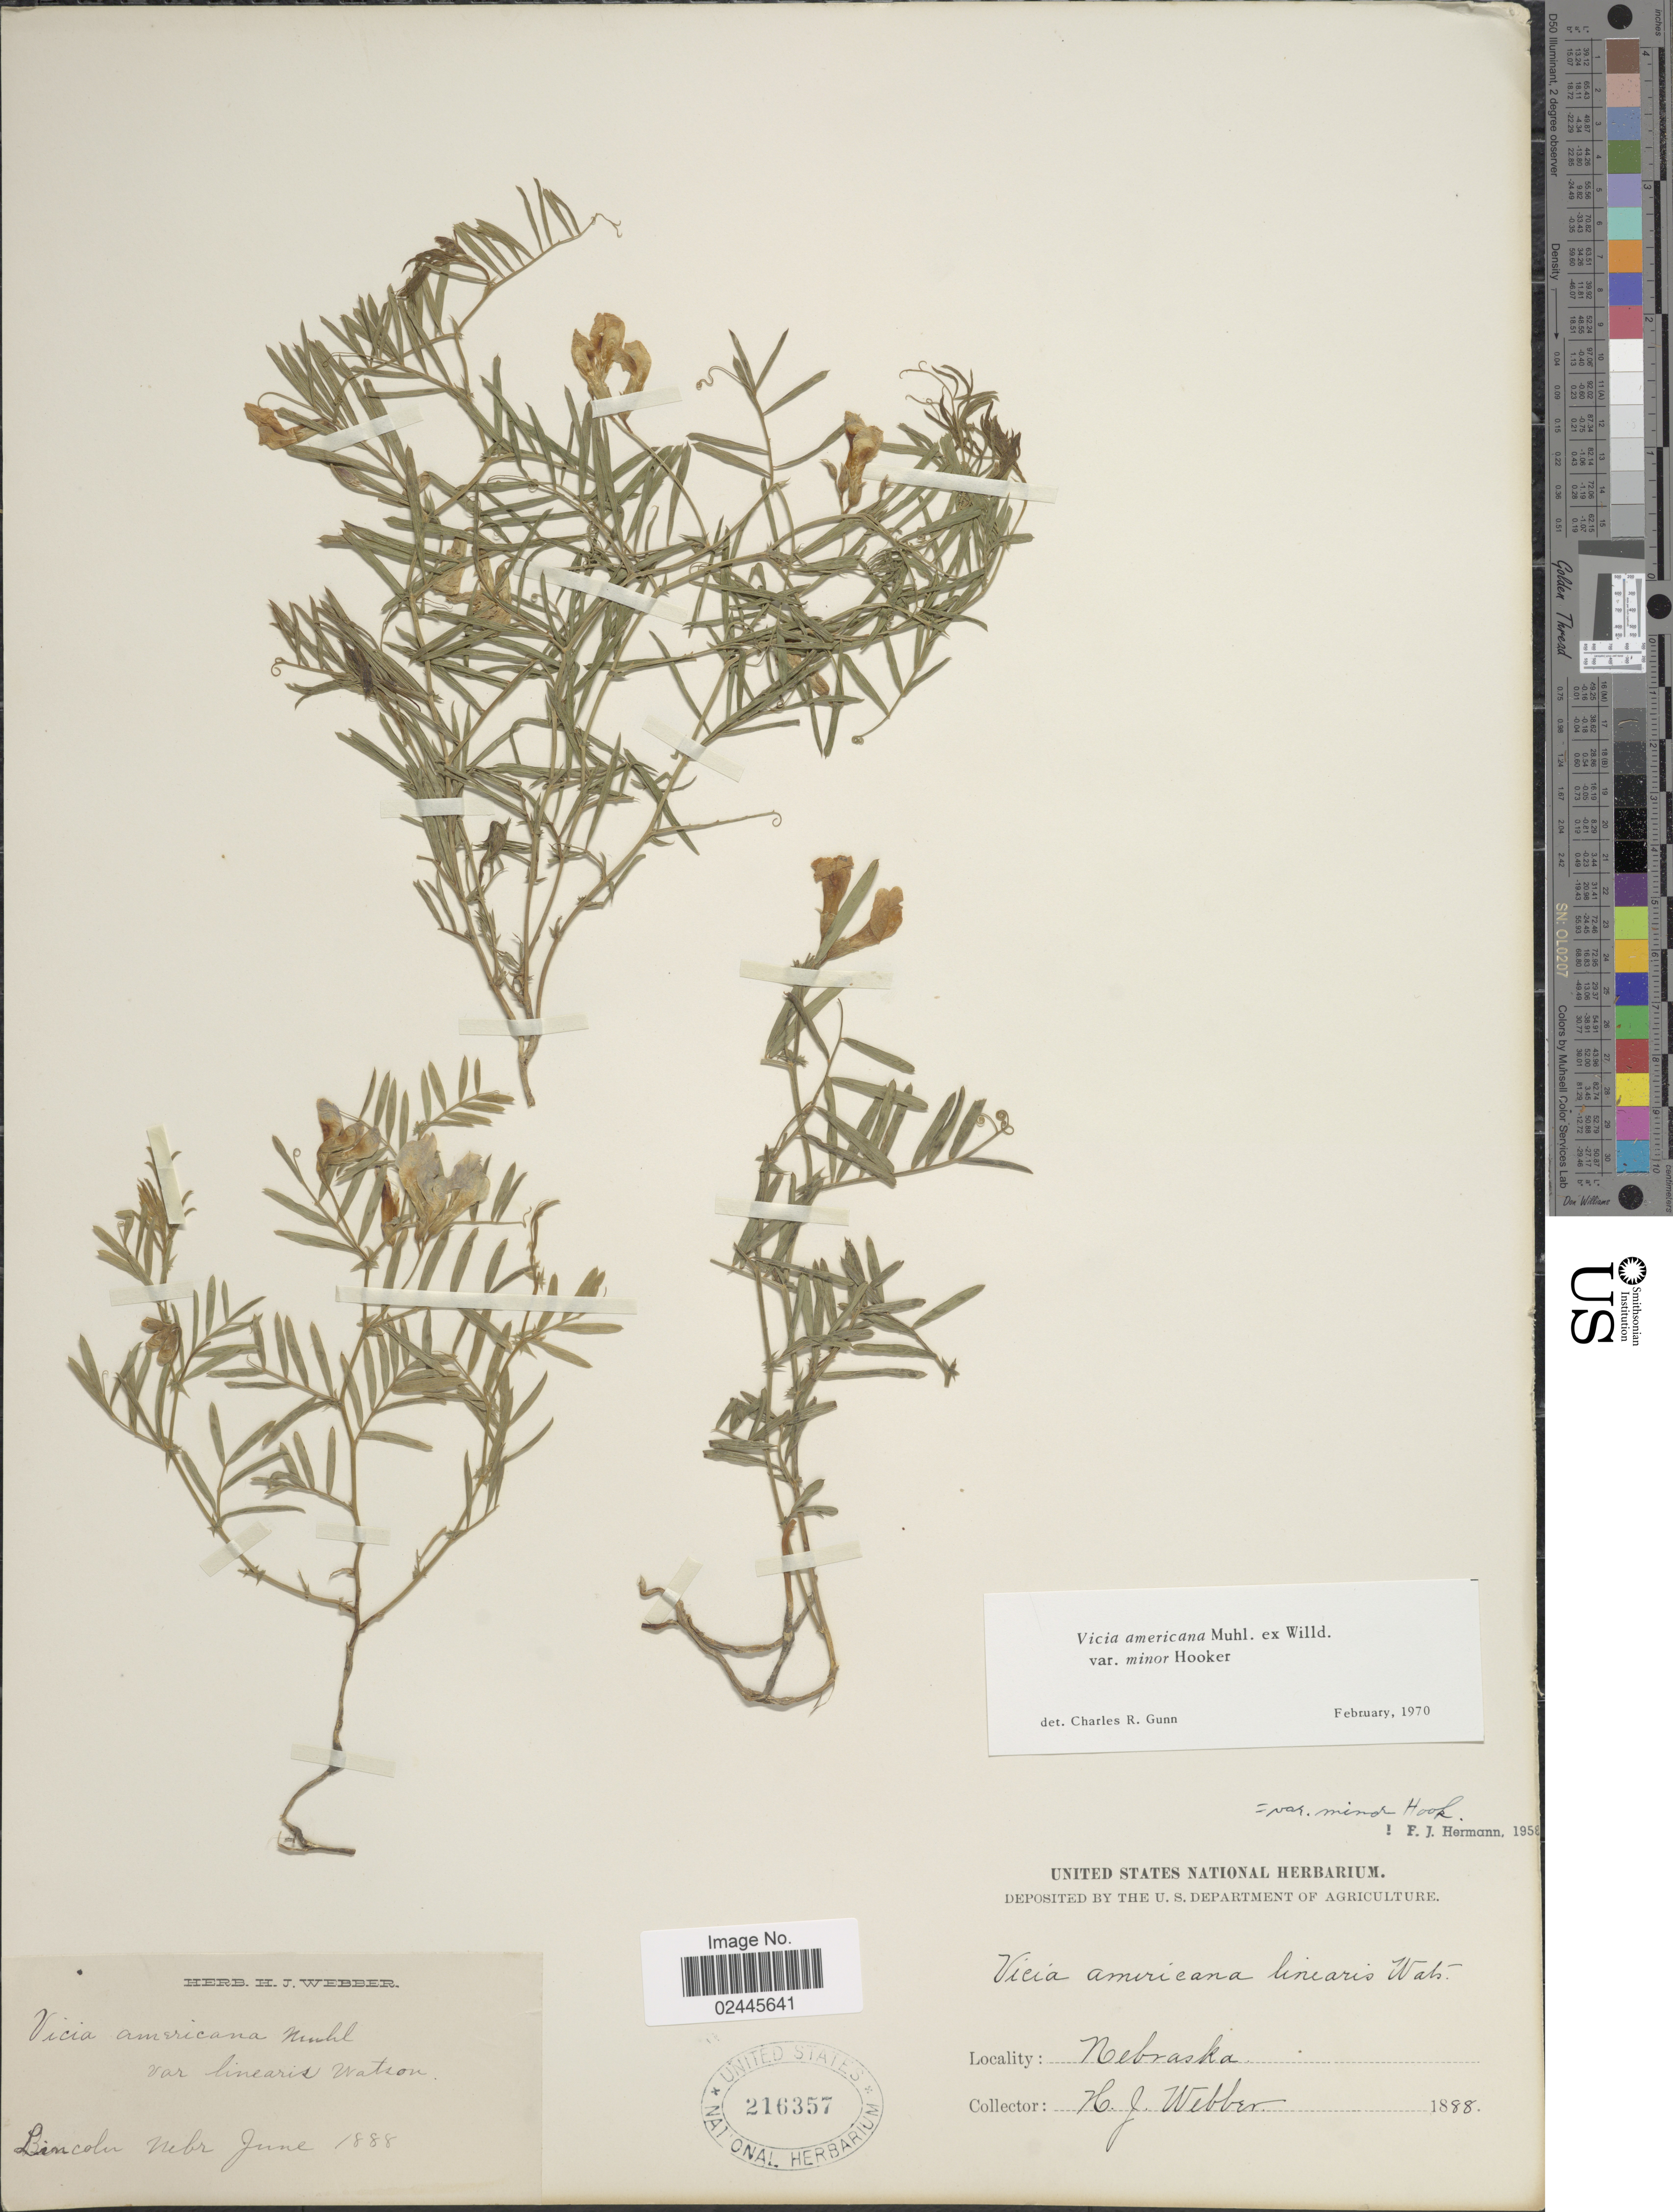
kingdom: Plantae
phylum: Tracheophyta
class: Magnoliopsida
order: Fabales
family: Fabaceae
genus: Vicia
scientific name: Vicia americana var. minor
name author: Hook.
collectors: H. Webber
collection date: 1888-06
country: United States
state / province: Nebraska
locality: Lincoln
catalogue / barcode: US 216357